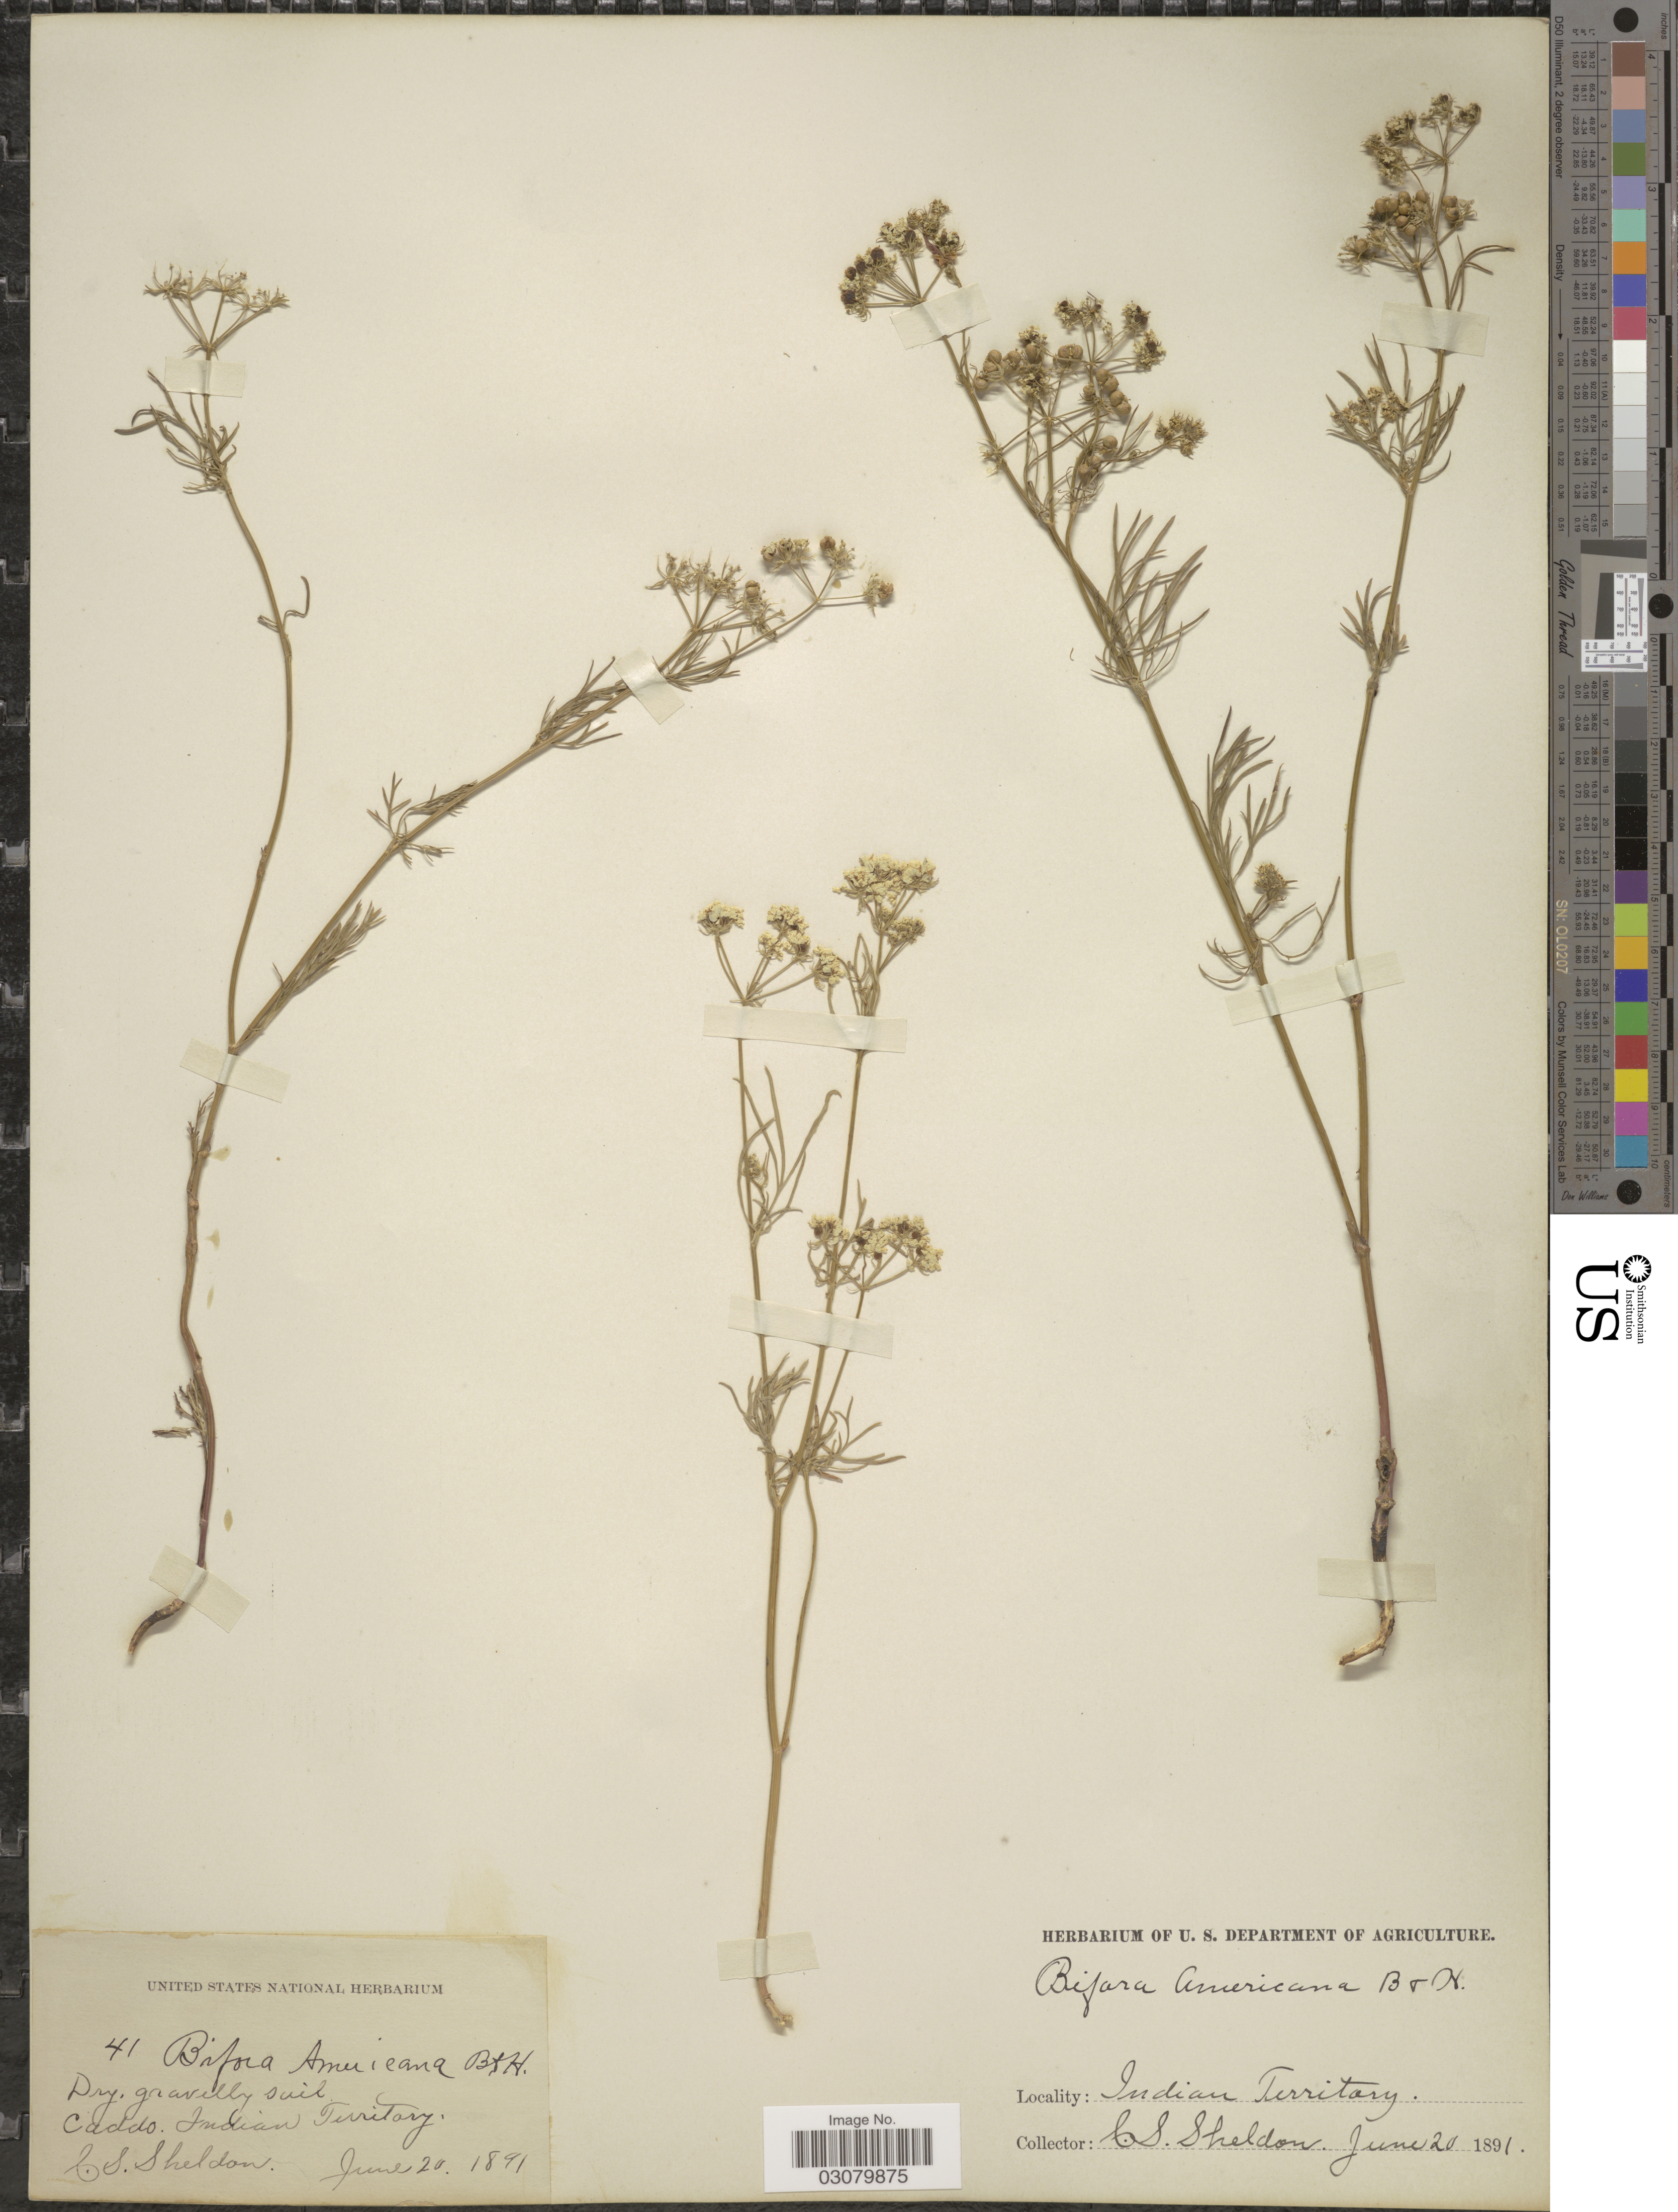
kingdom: Plantae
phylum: Tracheophyta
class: Magnoliopsida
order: Apiales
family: Apiaceae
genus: Bifora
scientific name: Bifora americana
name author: (DC.) Benth. & Hook. f. ex S. Watson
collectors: C. S. Sheldon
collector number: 41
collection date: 1891-06-20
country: United States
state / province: Oklahoma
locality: Caddo. Indian Territory.